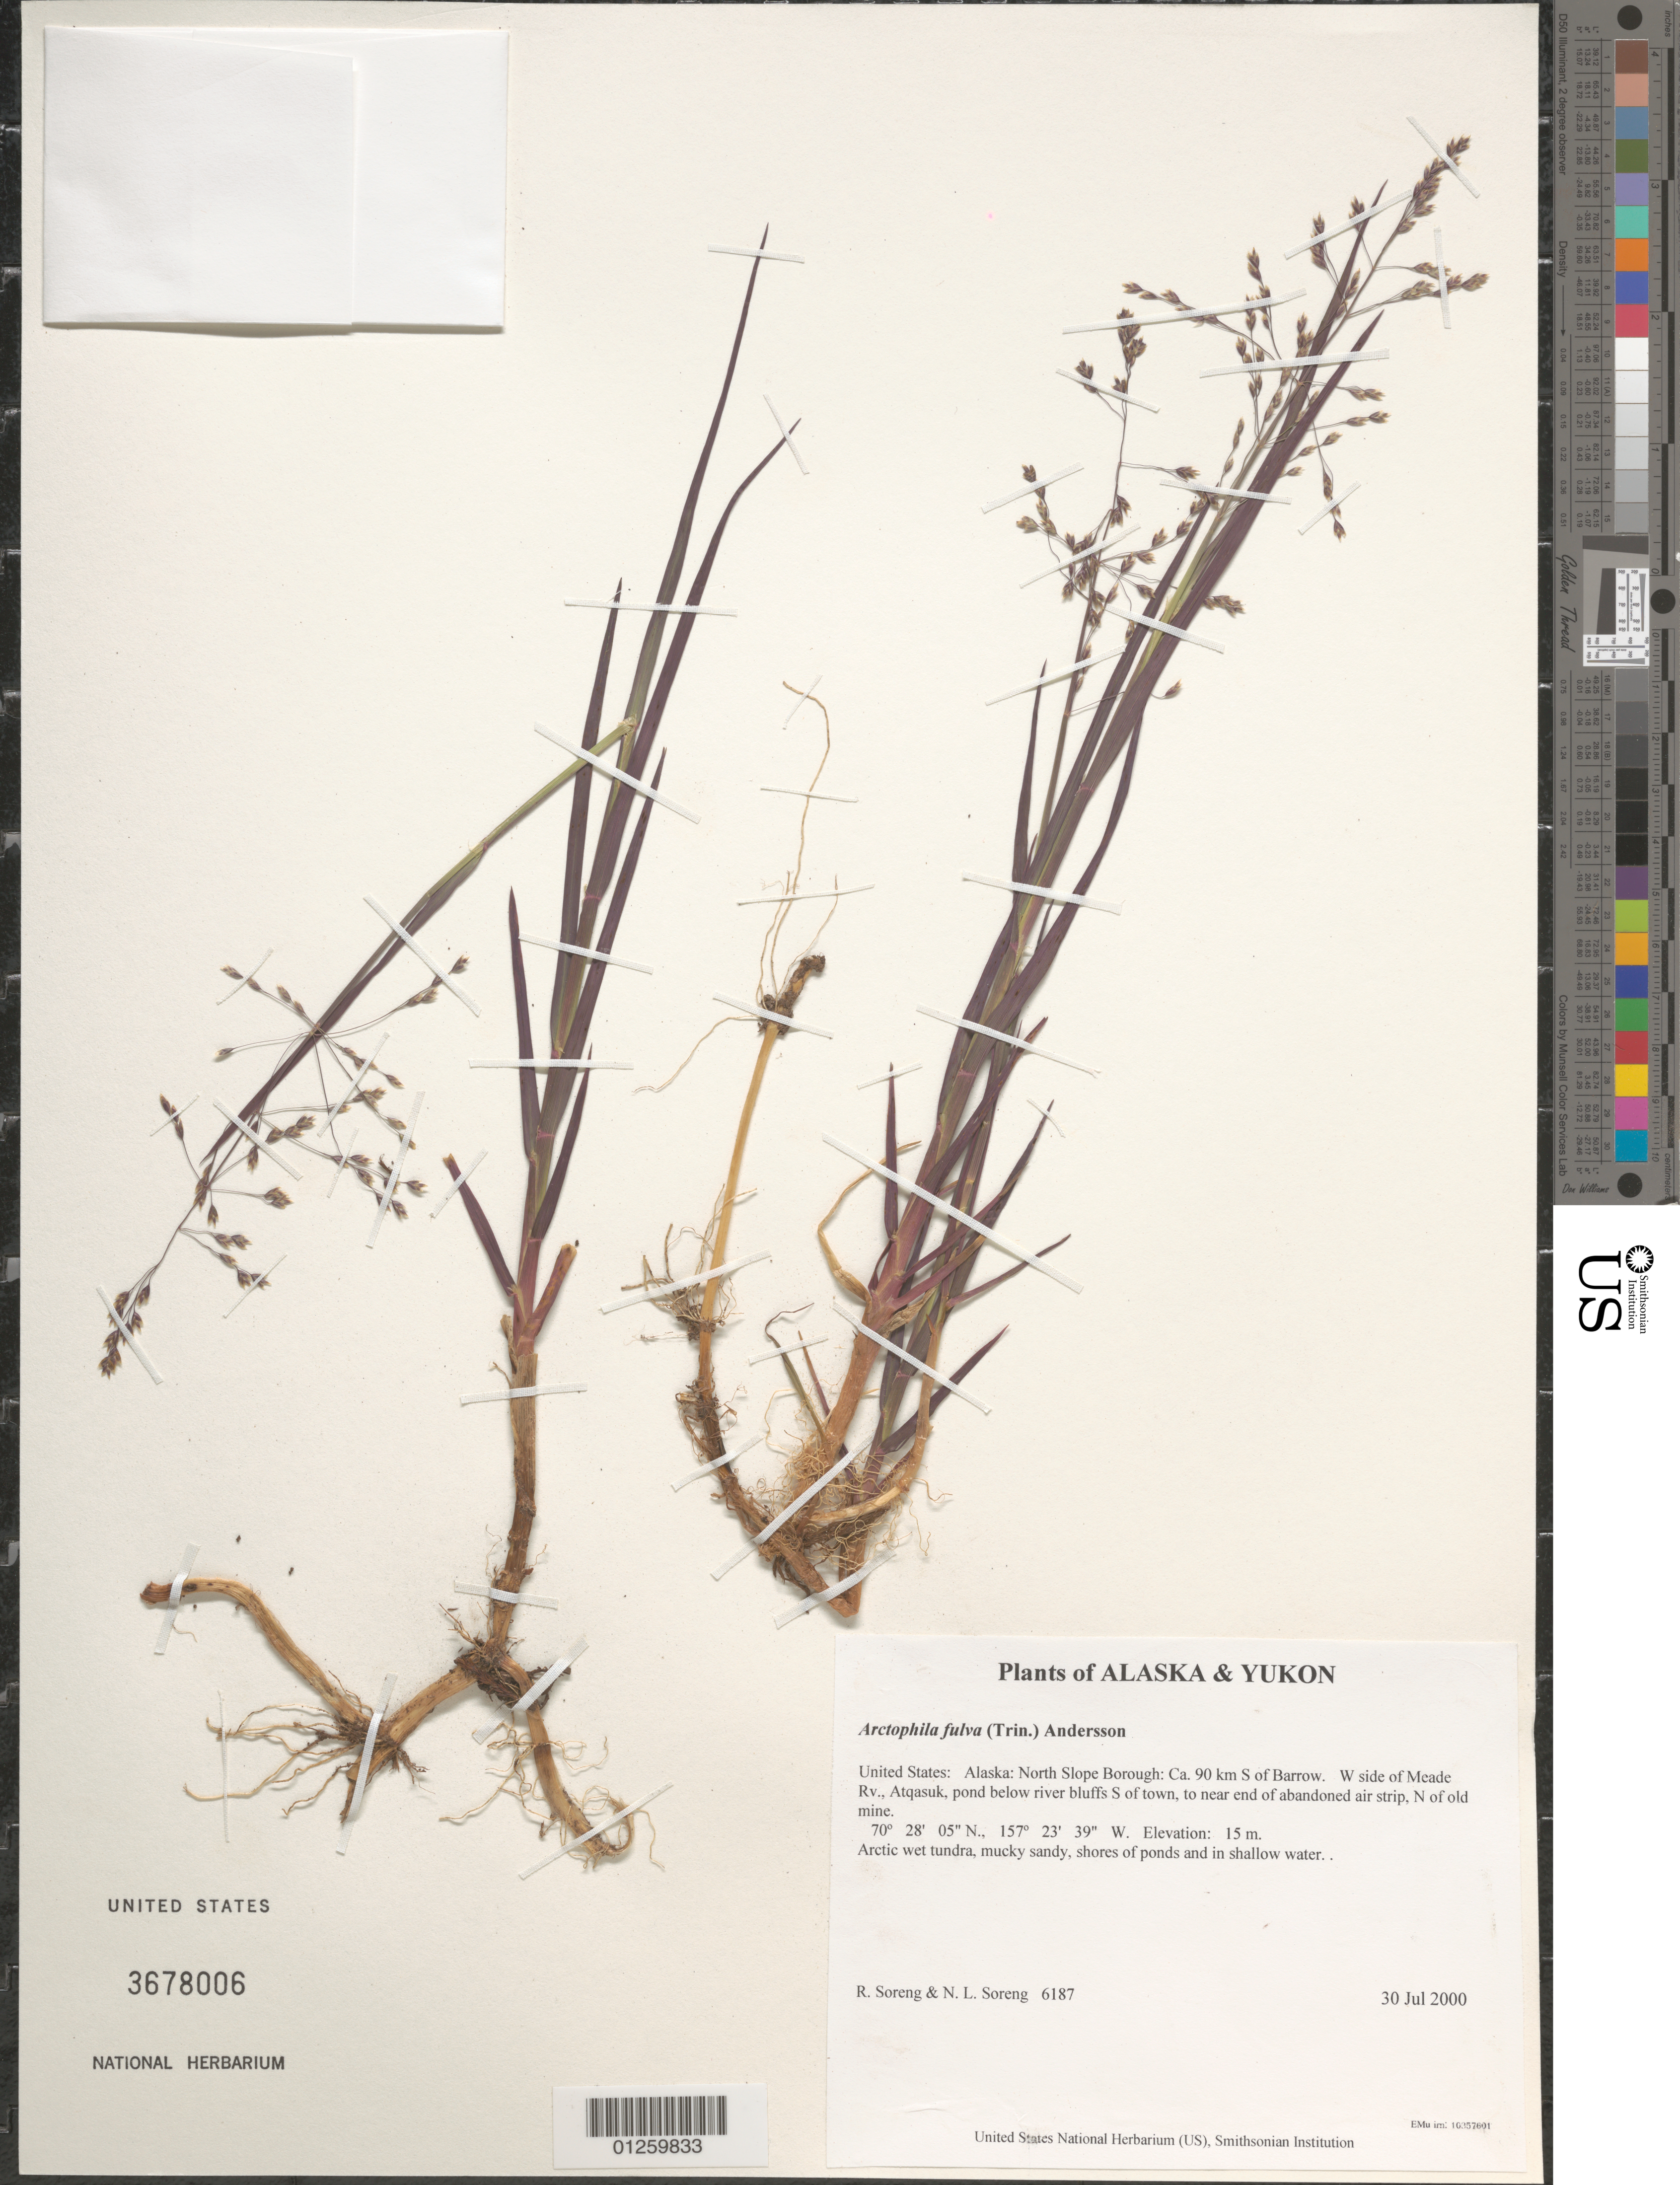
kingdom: Plantae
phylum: Tracheophyta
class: Liliopsida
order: Poales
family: Poaceae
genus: Arctophila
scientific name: Arctophila fulva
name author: (Trin.) Andersson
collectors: R. J. Soreng & N. L. Soreng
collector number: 6187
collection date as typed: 30 Jul 2000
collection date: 2000-07-30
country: United States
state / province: Alaska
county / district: North Slope Borough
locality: Ca. 90 km S of Barrow. W side of Meade Rv., Atqasuk, pond below river bluffs S of town, to near end of abandoned air strip, N of old mine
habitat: Arctic wet tundra, mucky sandy, shores of ponds and in shallow water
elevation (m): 15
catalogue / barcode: US 3678006